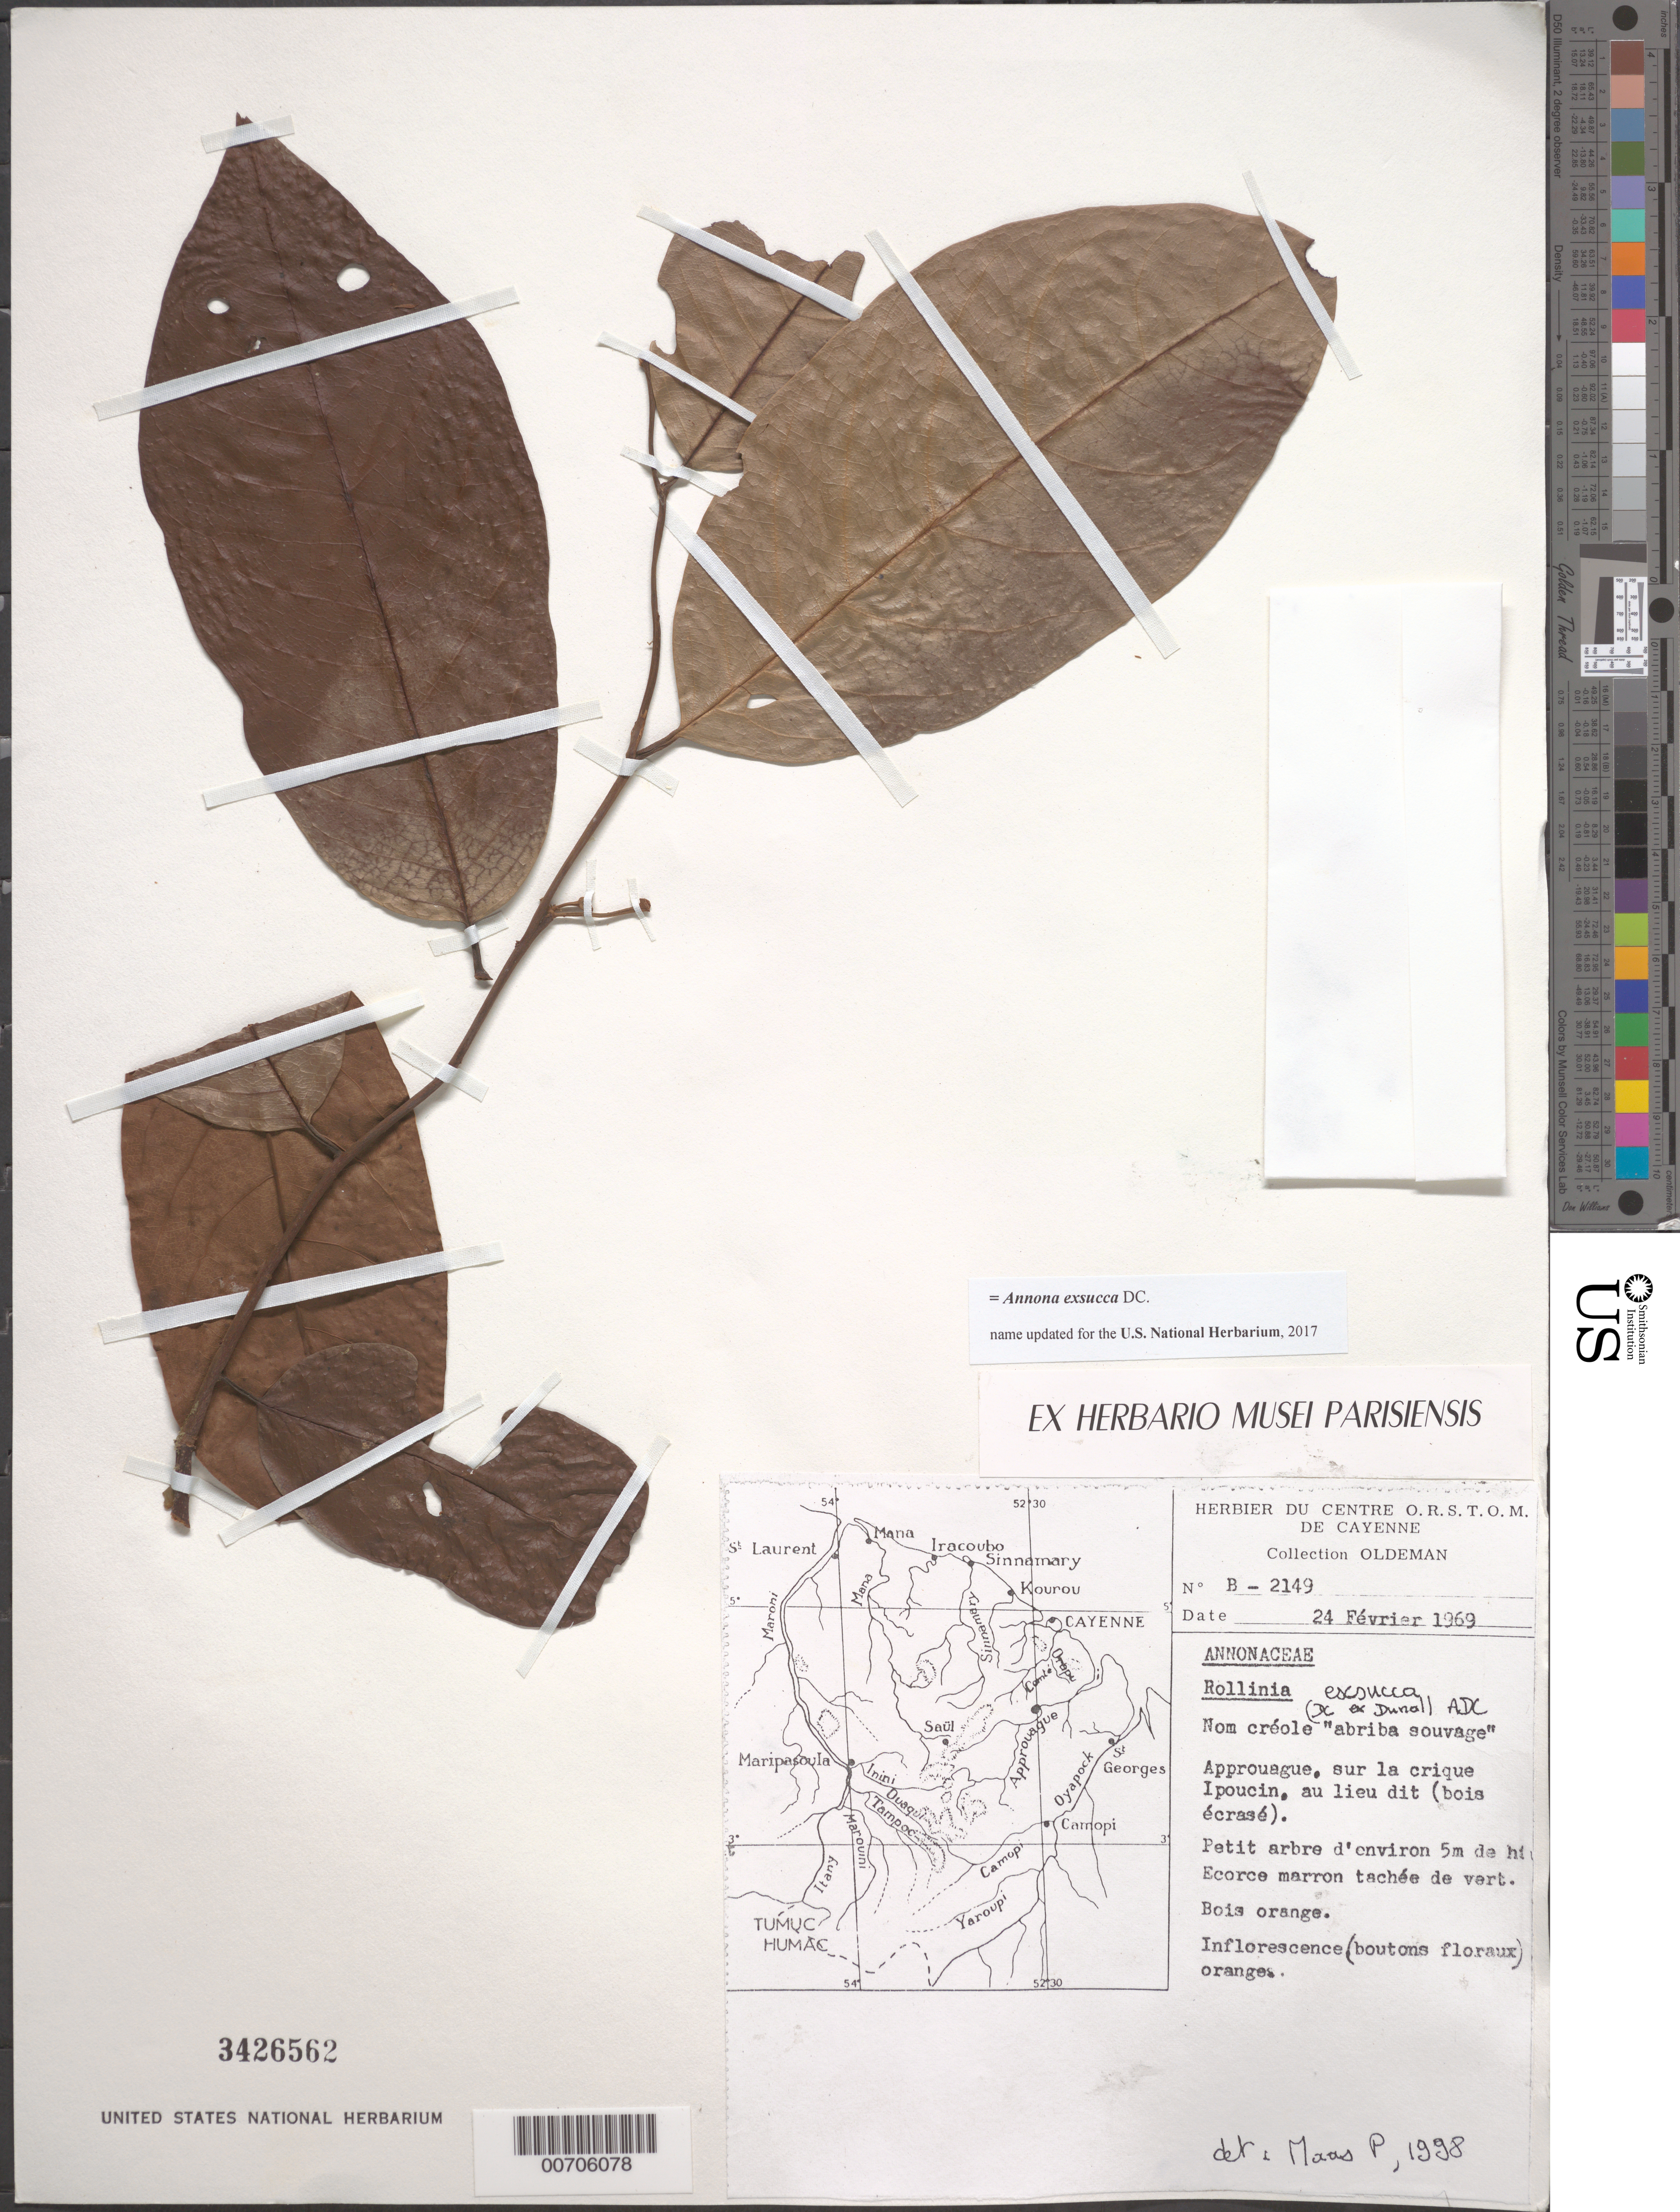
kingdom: Plantae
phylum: Tracheophyta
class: Magnoliopsida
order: Magnoliales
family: Annonaceae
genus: Annona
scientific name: Annona exsucca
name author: DC. ex Dunal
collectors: R. Oldeman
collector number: B 2149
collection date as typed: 24-Feb-69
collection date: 1969-02-24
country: French Guiana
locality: Crique Ipoucin, Approuague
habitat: Aui lieu dit (bois ecrase)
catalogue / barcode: US 3426562